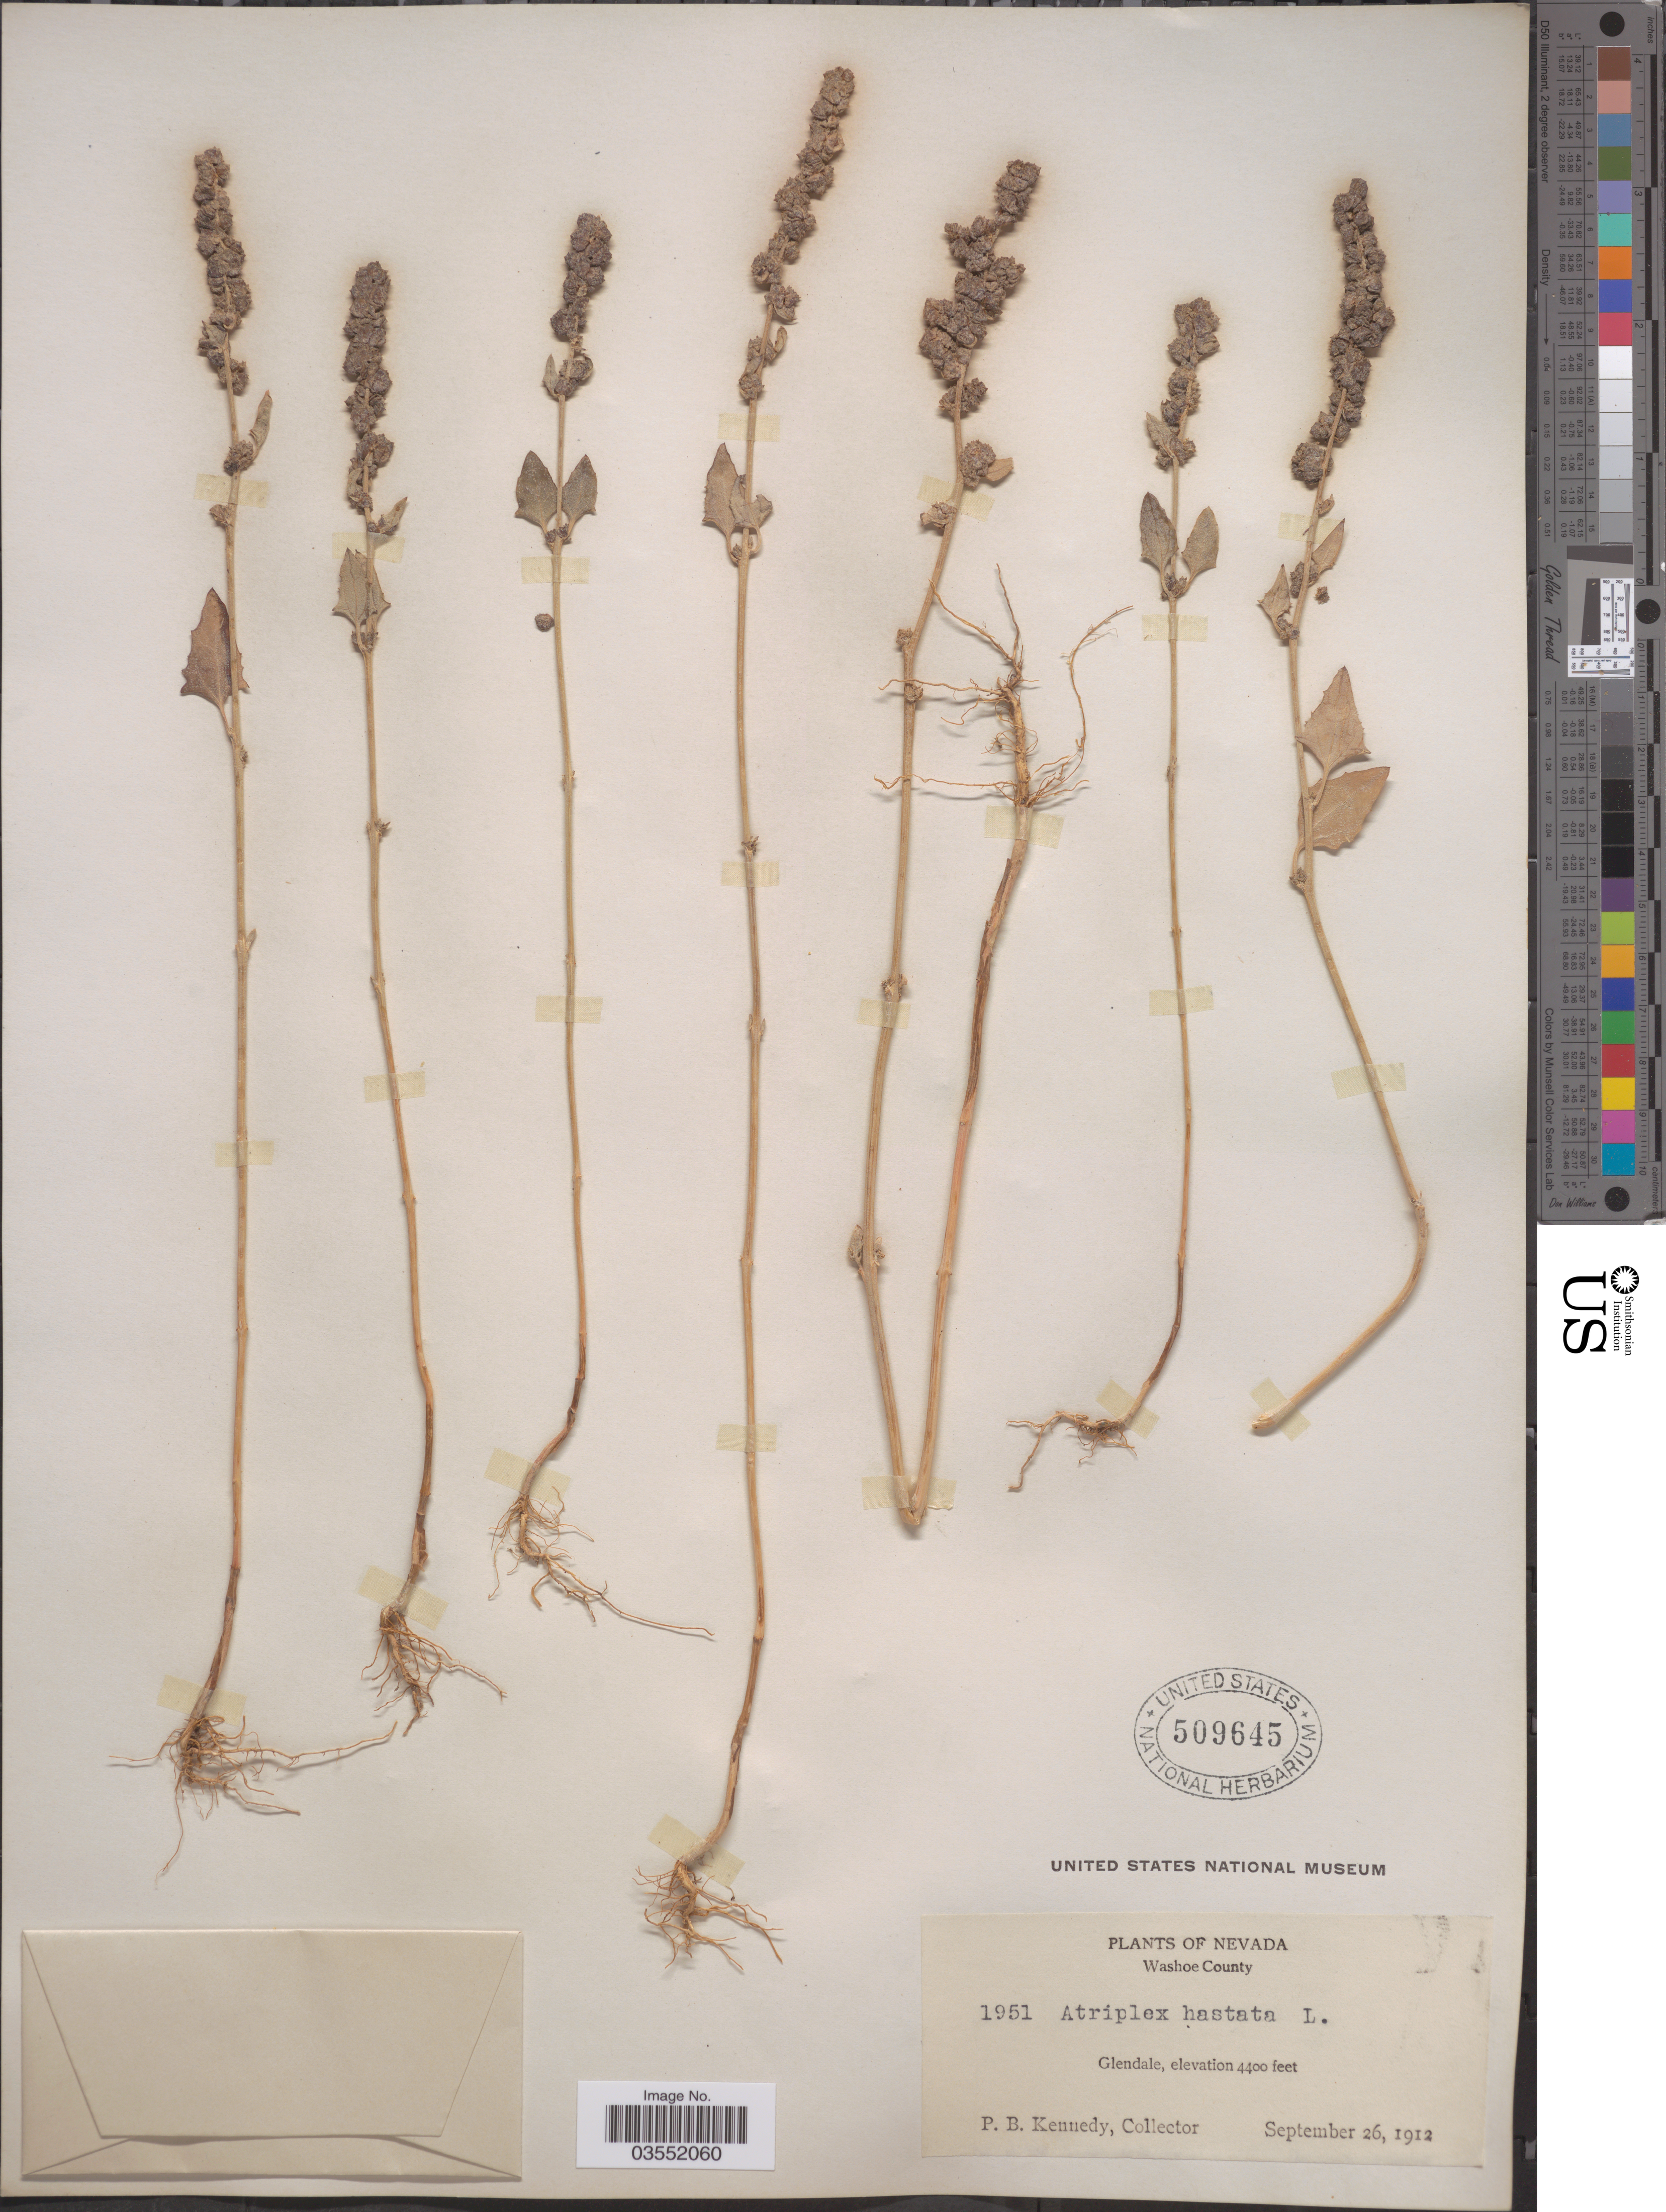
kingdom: Plantae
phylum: Tracheophyta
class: Magnoliopsida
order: Caryophyllales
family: Amaranthaceae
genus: Atriplex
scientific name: Atriplex hastata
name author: L.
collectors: P. B. Kennedy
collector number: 1951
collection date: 1912-09-26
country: United States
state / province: Nevada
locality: Washoe County. Glendale.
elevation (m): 1341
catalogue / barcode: US 509645